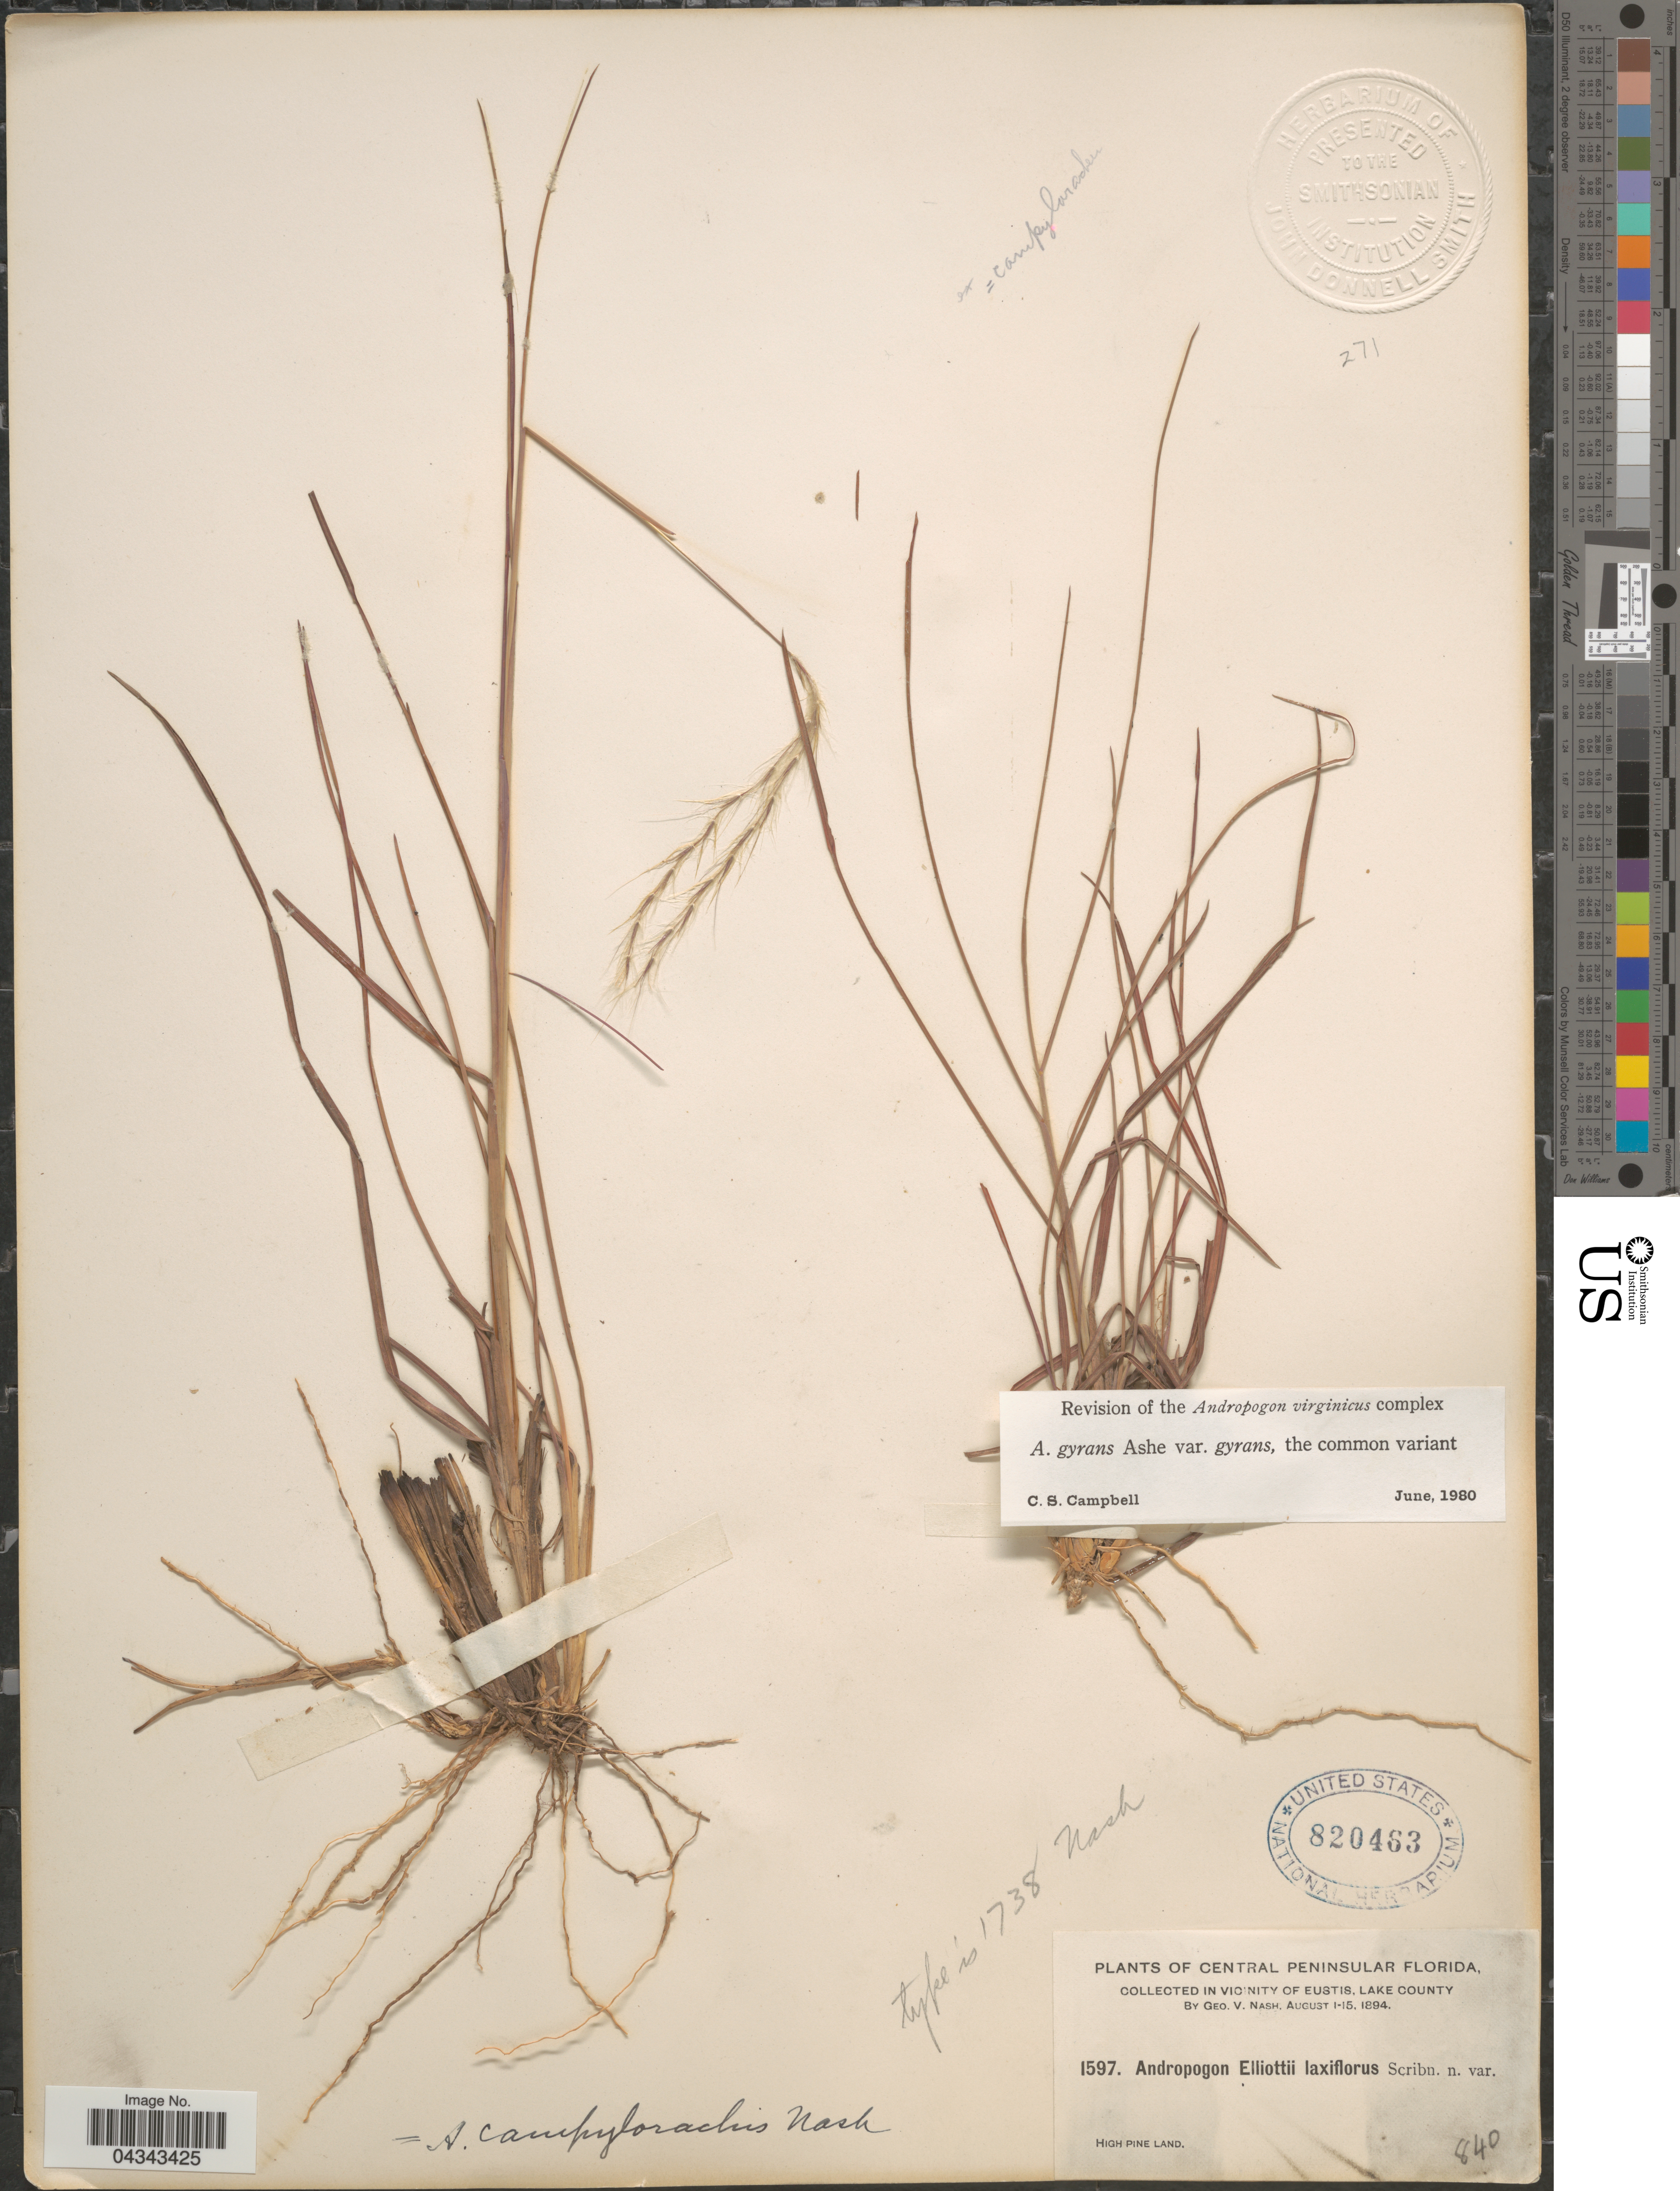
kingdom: Plantae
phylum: Tracheophyta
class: Liliopsida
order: Poales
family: Poaceae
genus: Andropogon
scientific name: Andropogon gyrans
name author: Ashe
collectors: G. V. Nash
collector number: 1597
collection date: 1894-08-01/1894-08-15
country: United States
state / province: Florida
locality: Central Peninsular Florida. In Vicinity of Eustis, Lake County. High Pine Land.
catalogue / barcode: US 820463